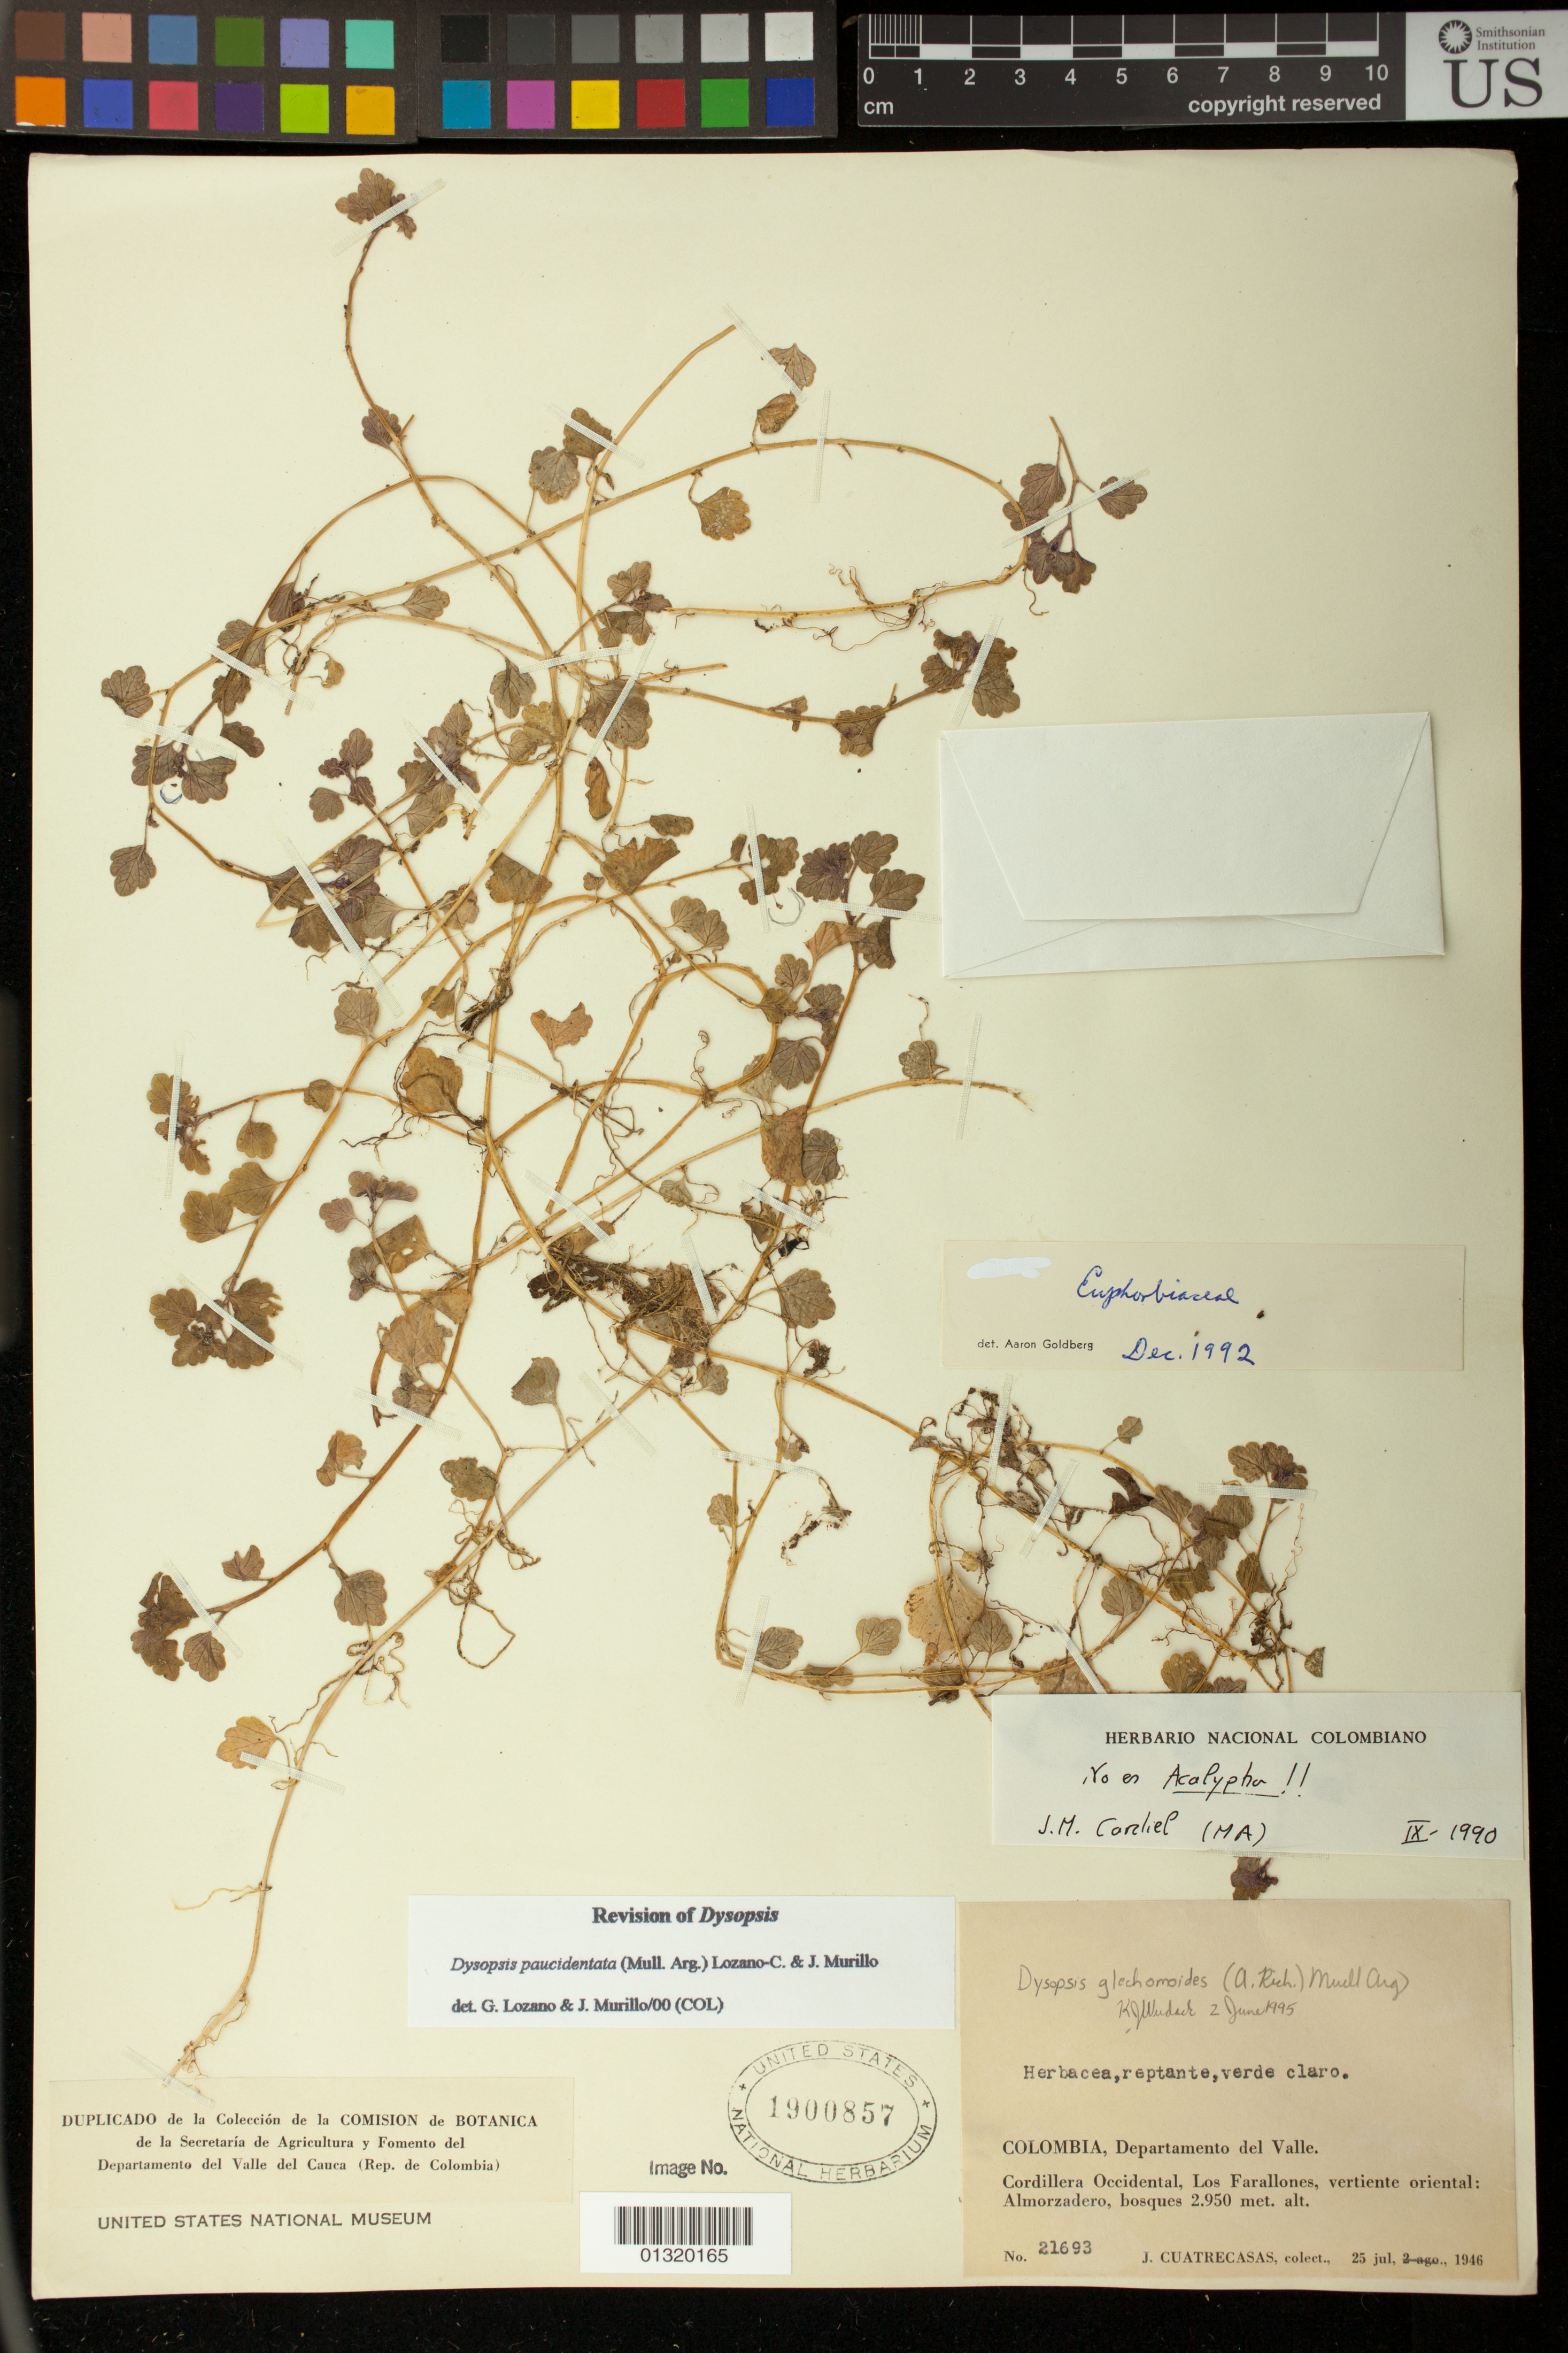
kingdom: Plantae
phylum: Tracheophyta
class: Magnoliopsida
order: Malpighiales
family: Euphorbiaceae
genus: Dysopsis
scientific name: Dysopsis paucidentata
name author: (Müll. Arg.) Lozano & J. Murillo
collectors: J. Cuatrecasas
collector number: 21693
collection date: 1946-07-25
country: Colombia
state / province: Valle del Cauca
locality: Cordillera Occidental, Los Farallones, vertiente oriental: Almorzadero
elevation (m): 2950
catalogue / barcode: US 1900857